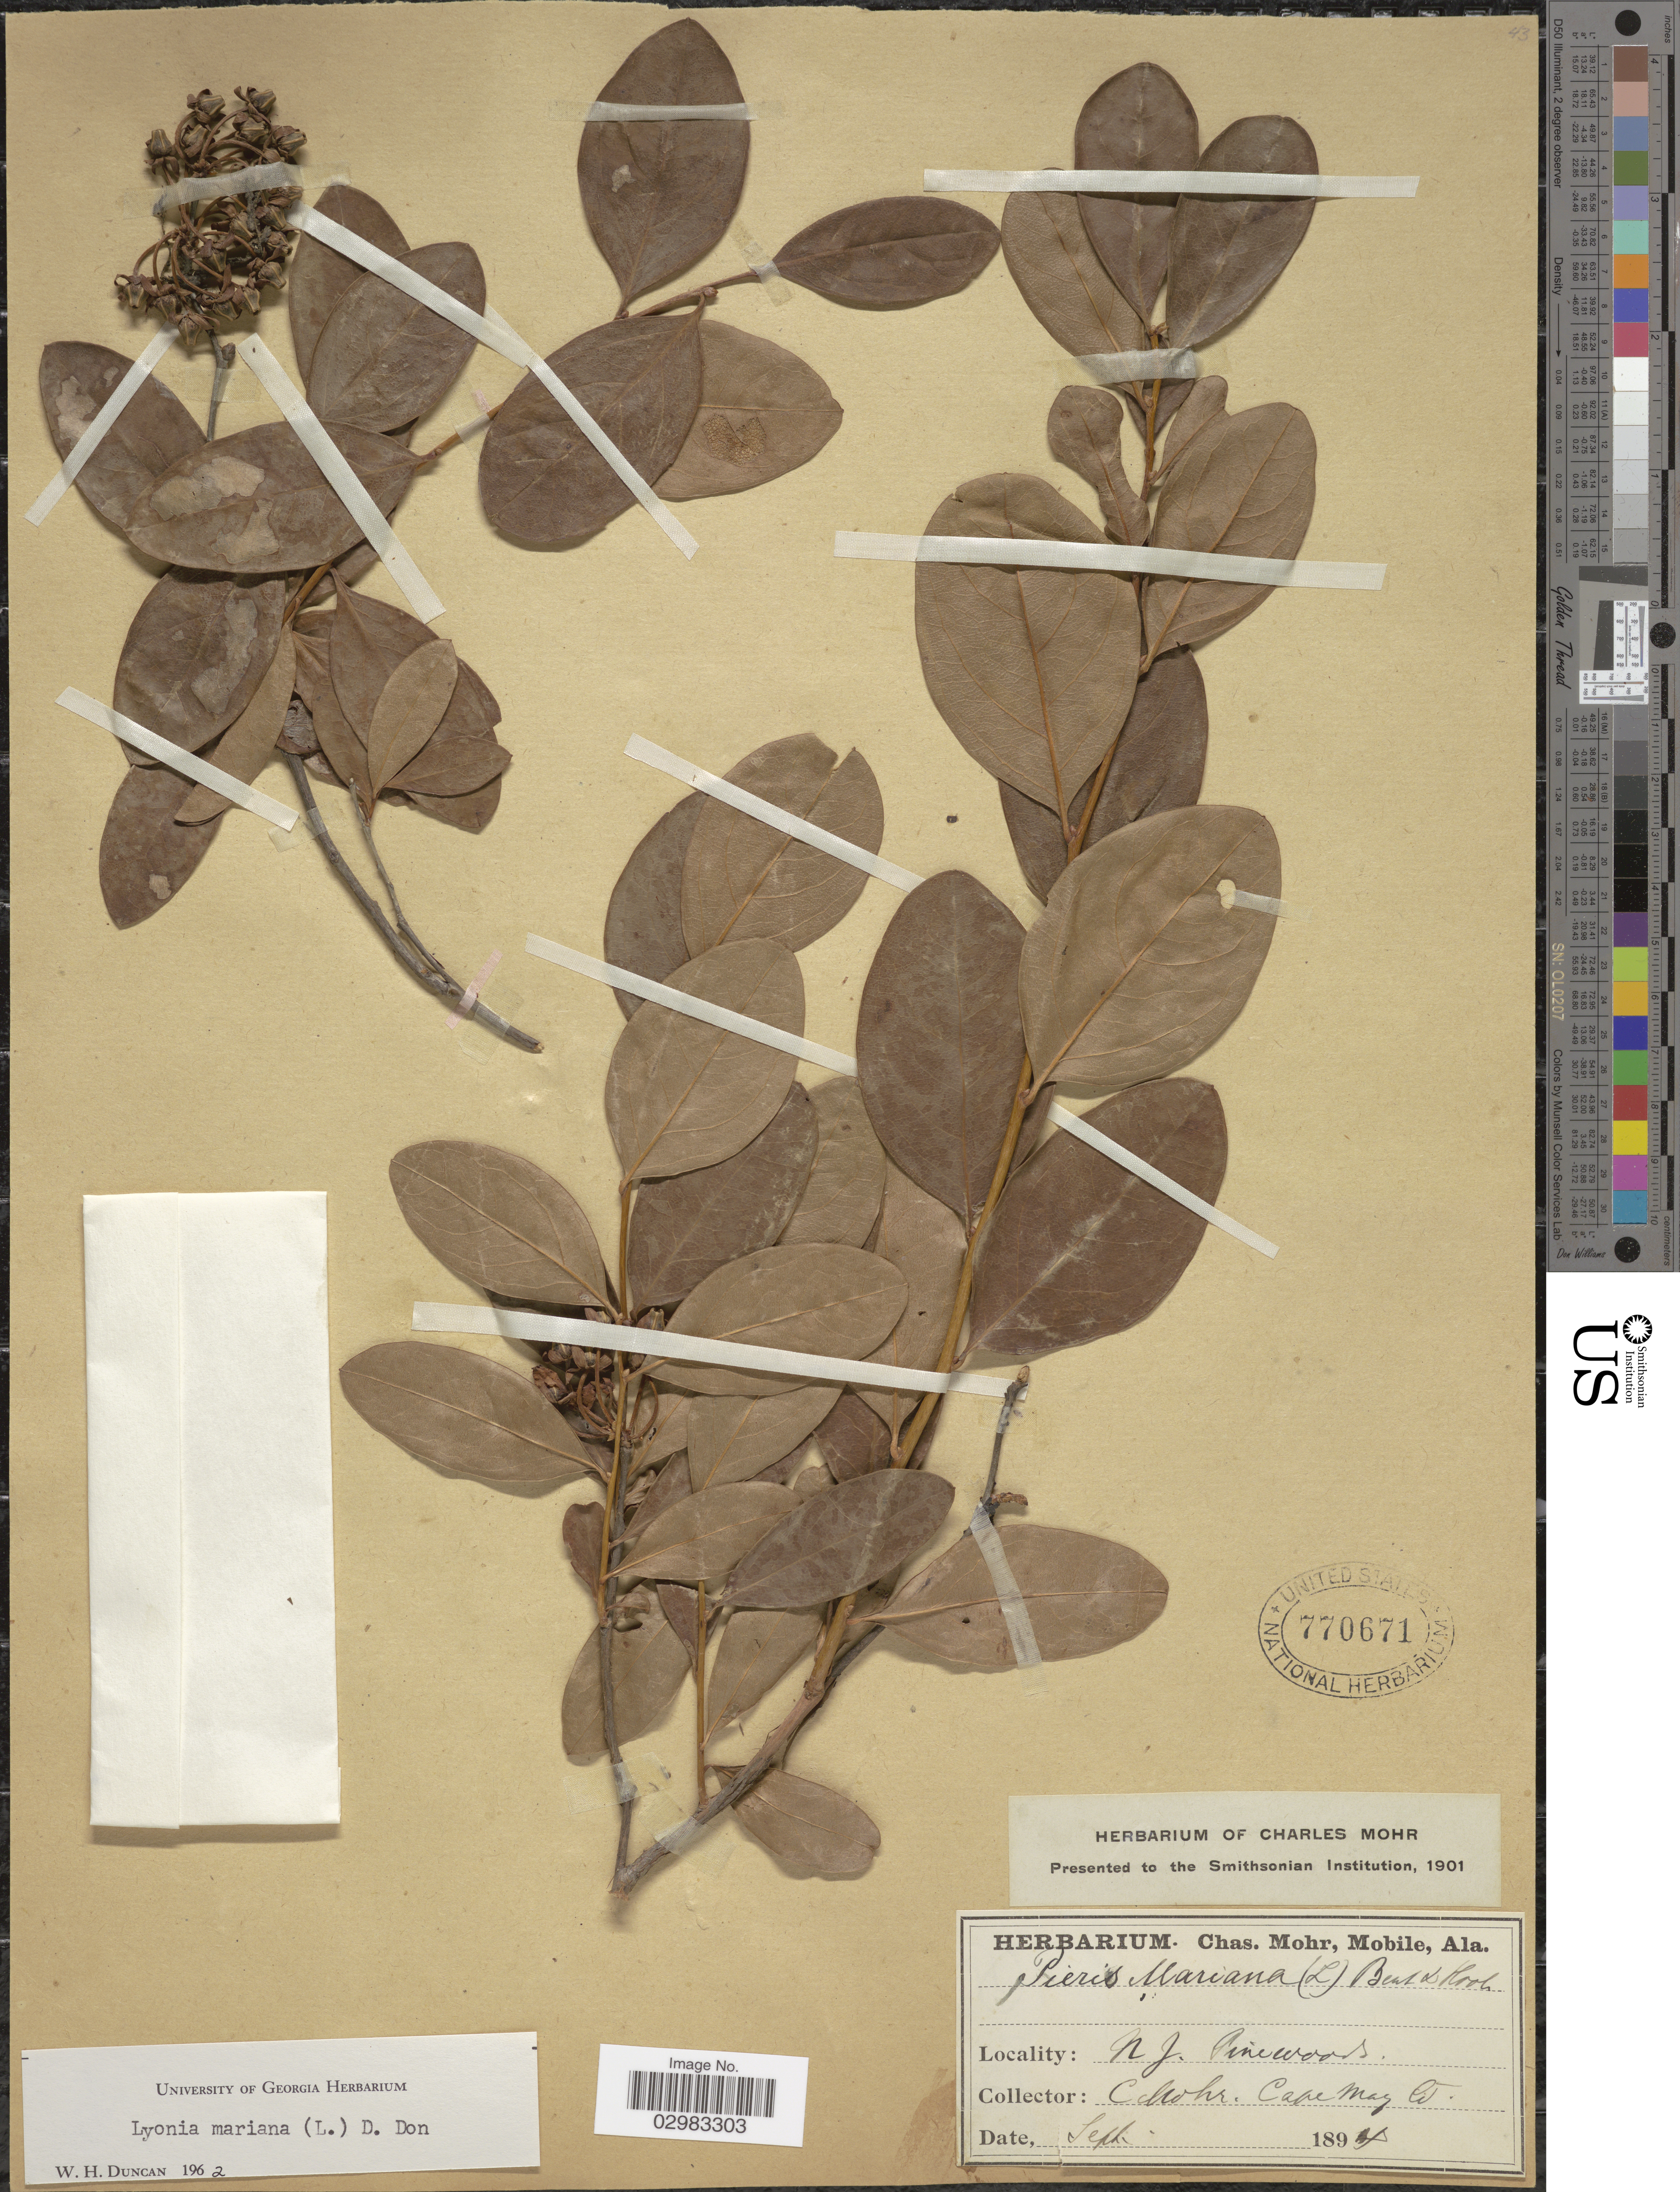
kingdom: Plantae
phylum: Tracheophyta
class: Magnoliopsida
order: Ericales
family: Ericaceae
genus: Lyonia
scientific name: Lyonia mariana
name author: (L.) D. Don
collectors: Mohr, C. T. (herbarium)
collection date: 1894-09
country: United States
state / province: New Jersey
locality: Pinewoods. Cape May Co.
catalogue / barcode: US 770671